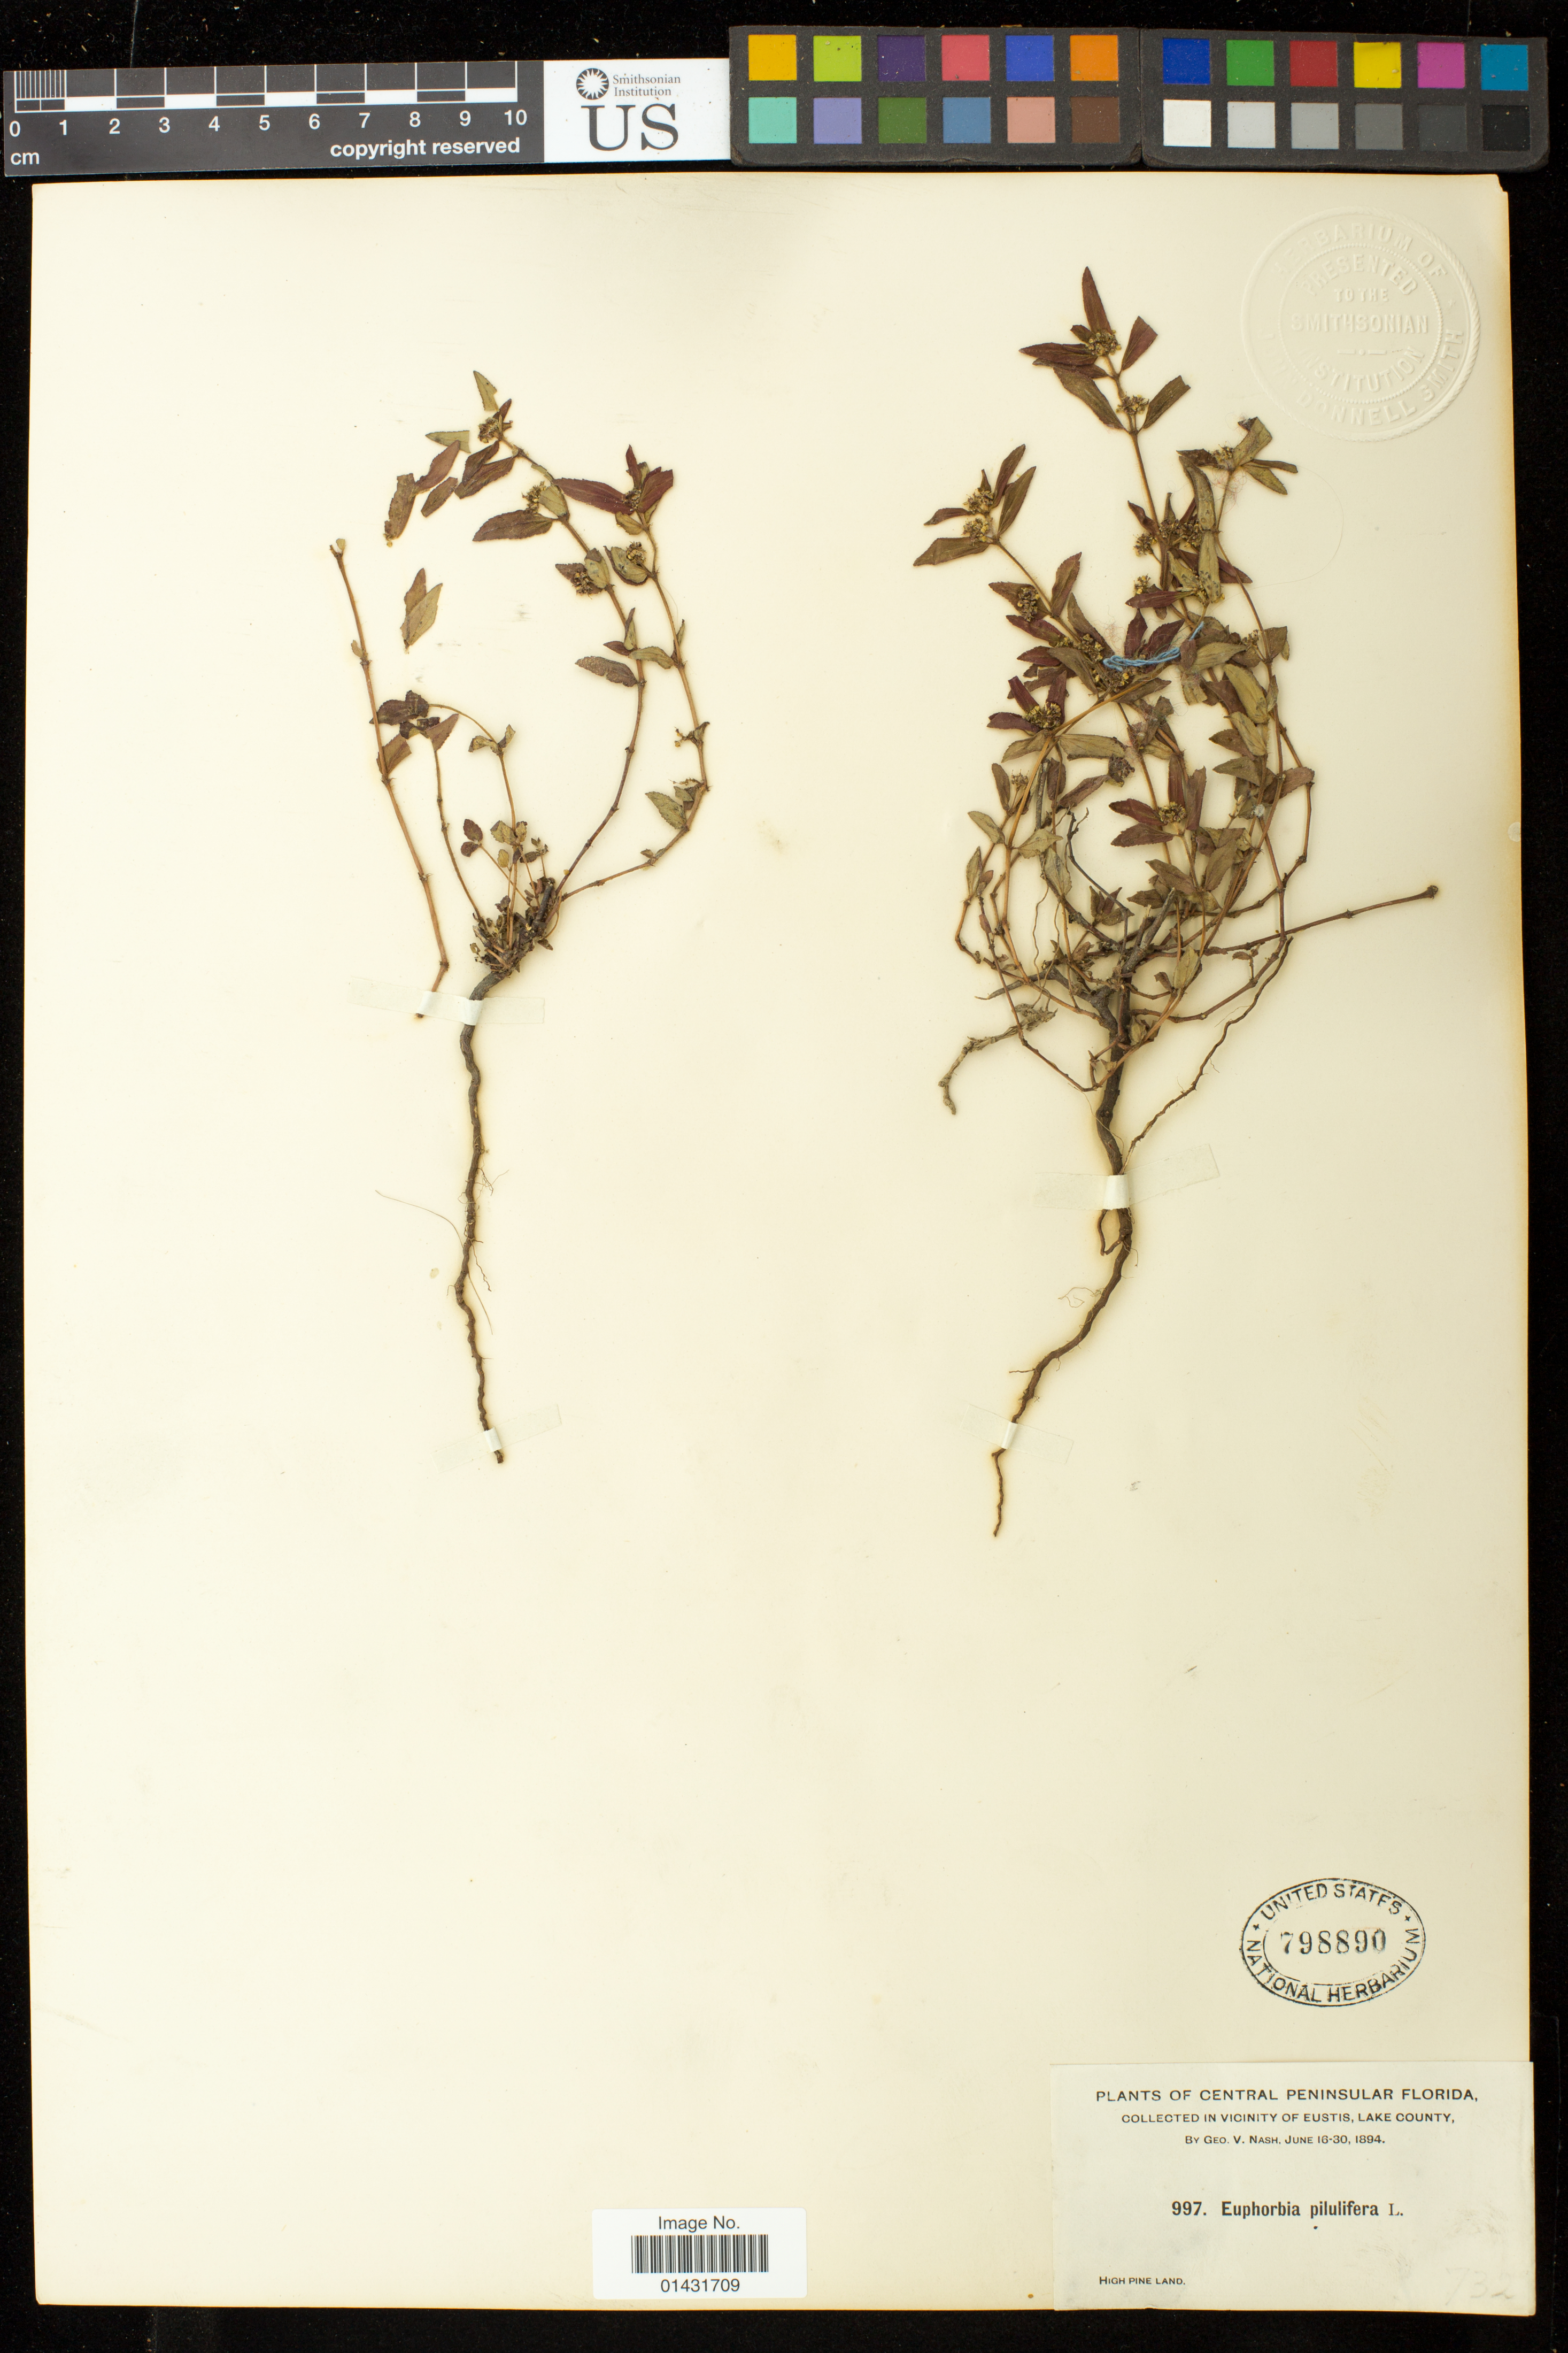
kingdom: Plantae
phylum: Tracheophyta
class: Magnoliopsida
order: Malpighiales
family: Euphorbiaceae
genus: Euphorbia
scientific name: Euphorbia hirta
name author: L.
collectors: G. V. Nash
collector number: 997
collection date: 1894-06-16/1894-06-30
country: United States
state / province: Florida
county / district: Lake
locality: Vicinity of Eustis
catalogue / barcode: US 798890